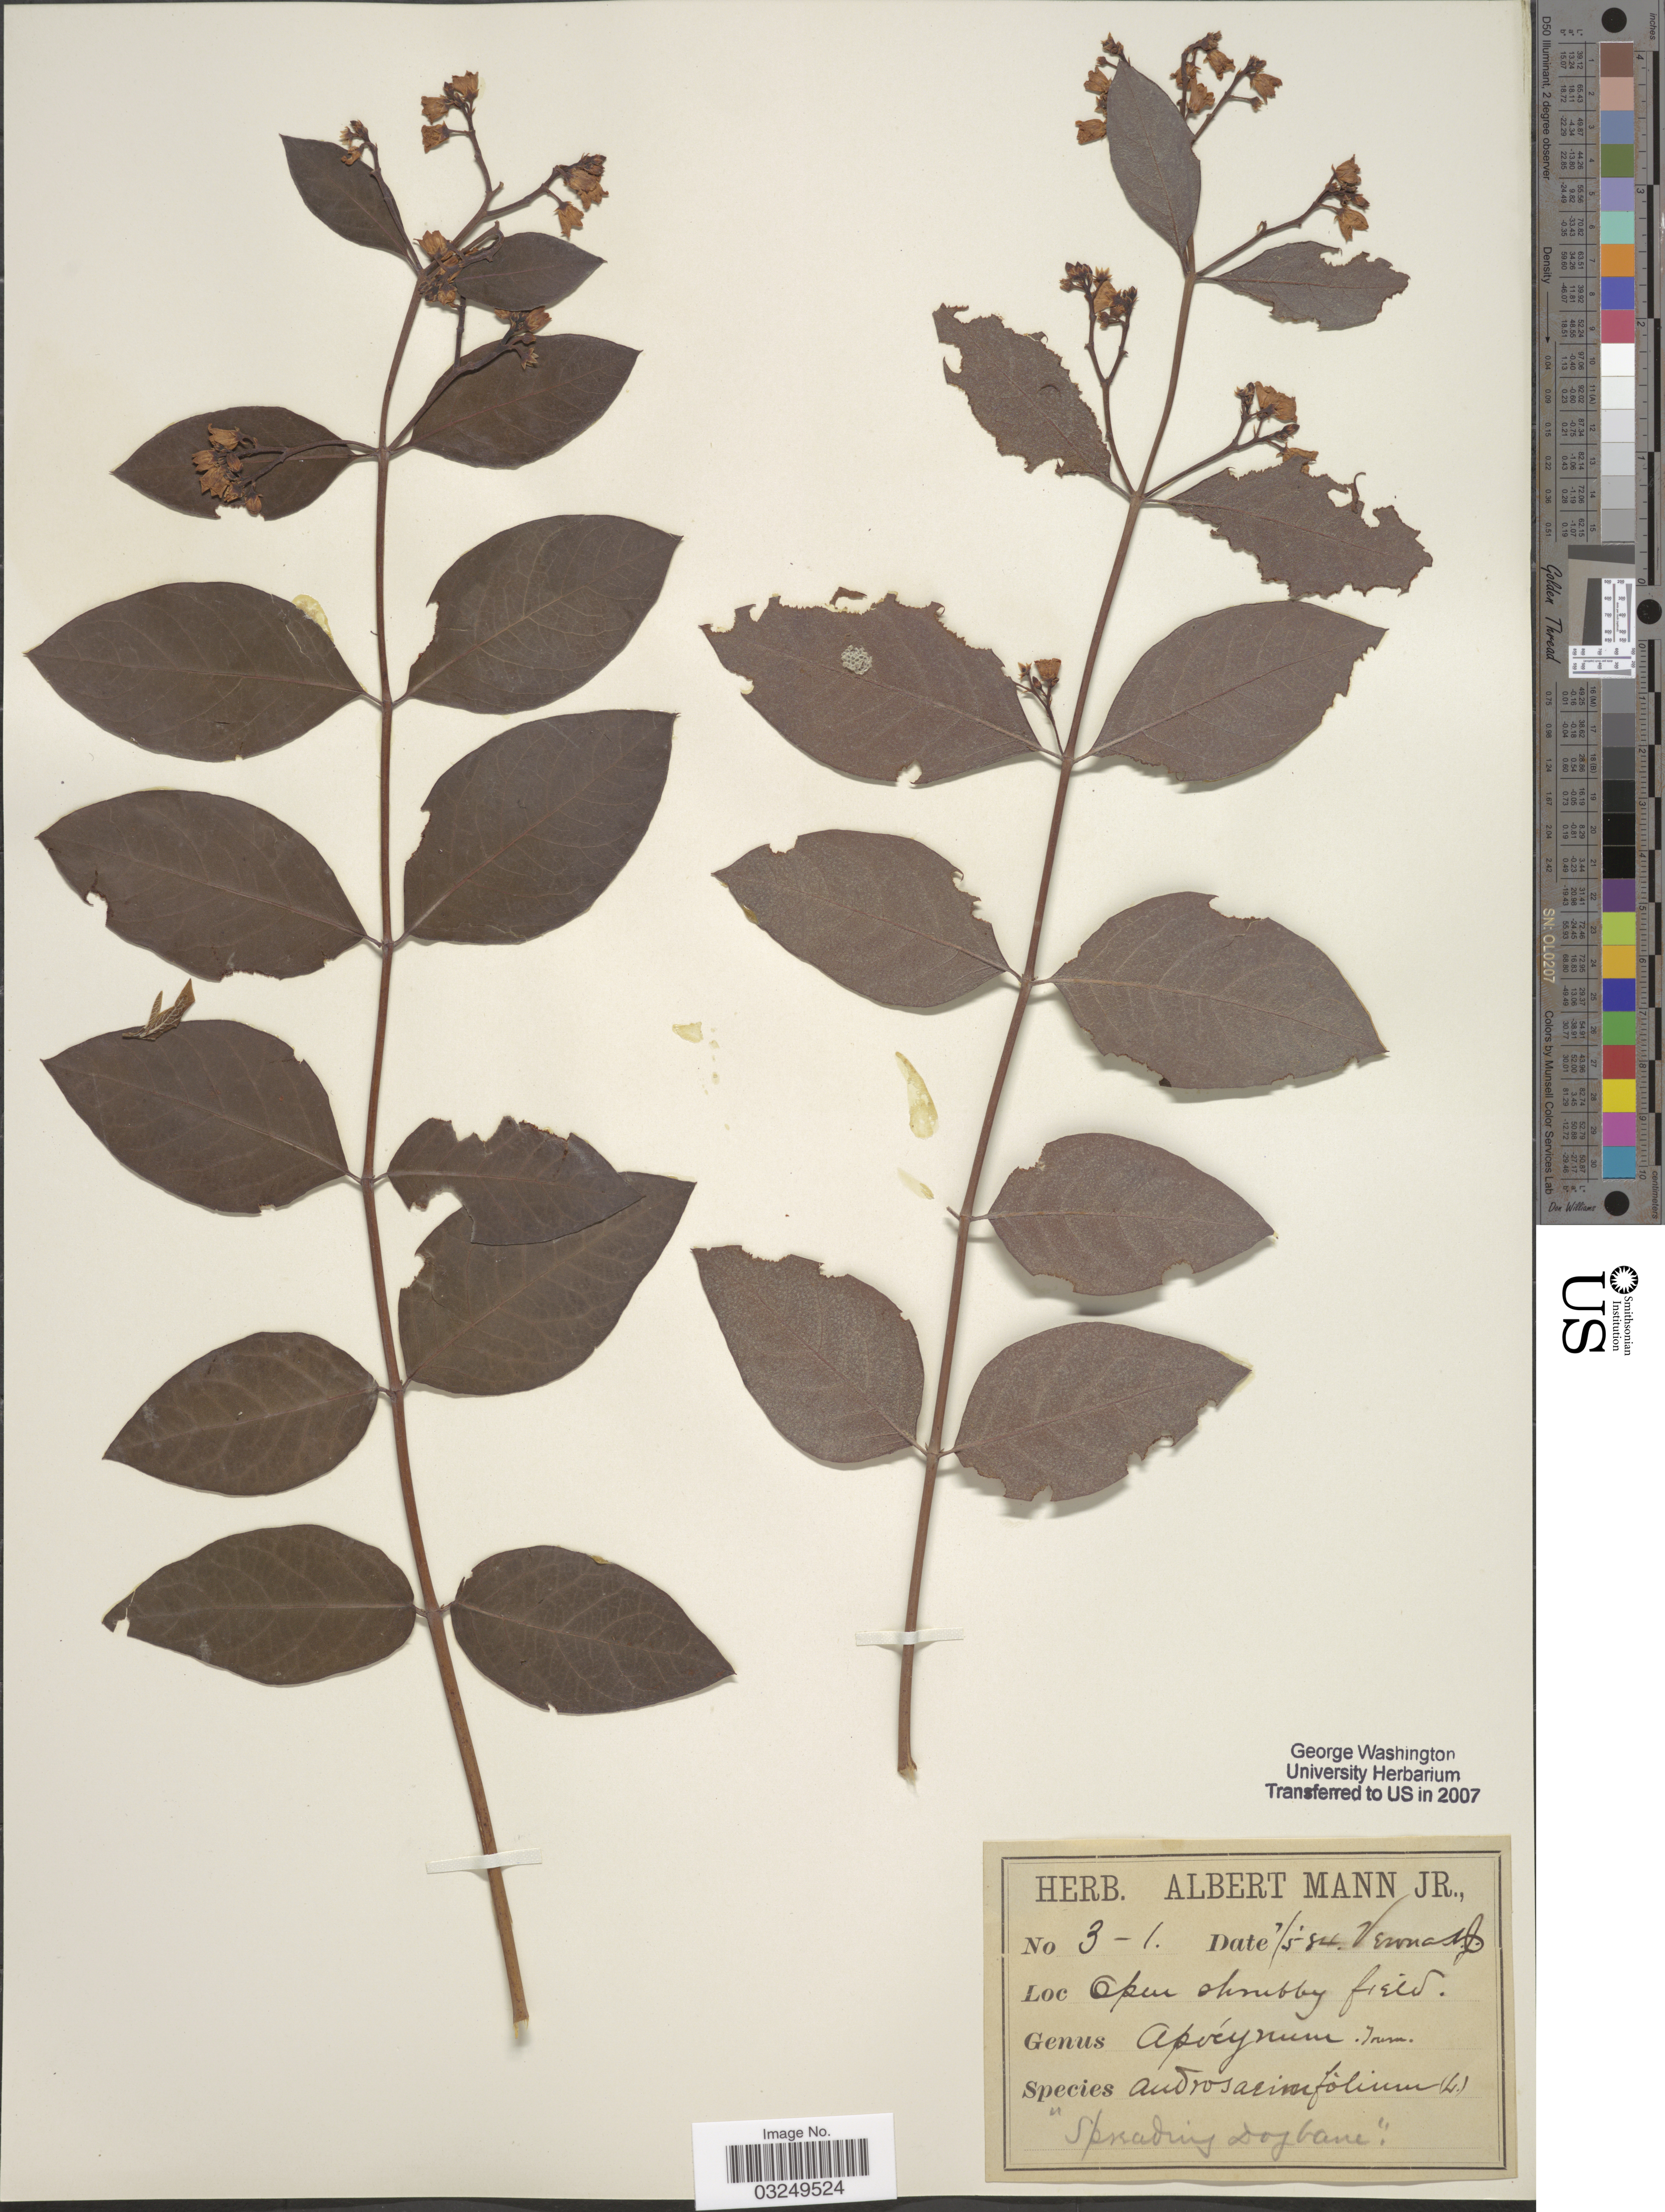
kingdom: Plantae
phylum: Tracheophyta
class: Magnoliopsida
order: Gentianales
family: Apocynaceae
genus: Apocynum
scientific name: Apocynum androsaemifolium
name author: L.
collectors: Ex herb. Albert Mann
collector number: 3-1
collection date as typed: Transcribed d/m/y: 1/5/84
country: United States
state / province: Vermont